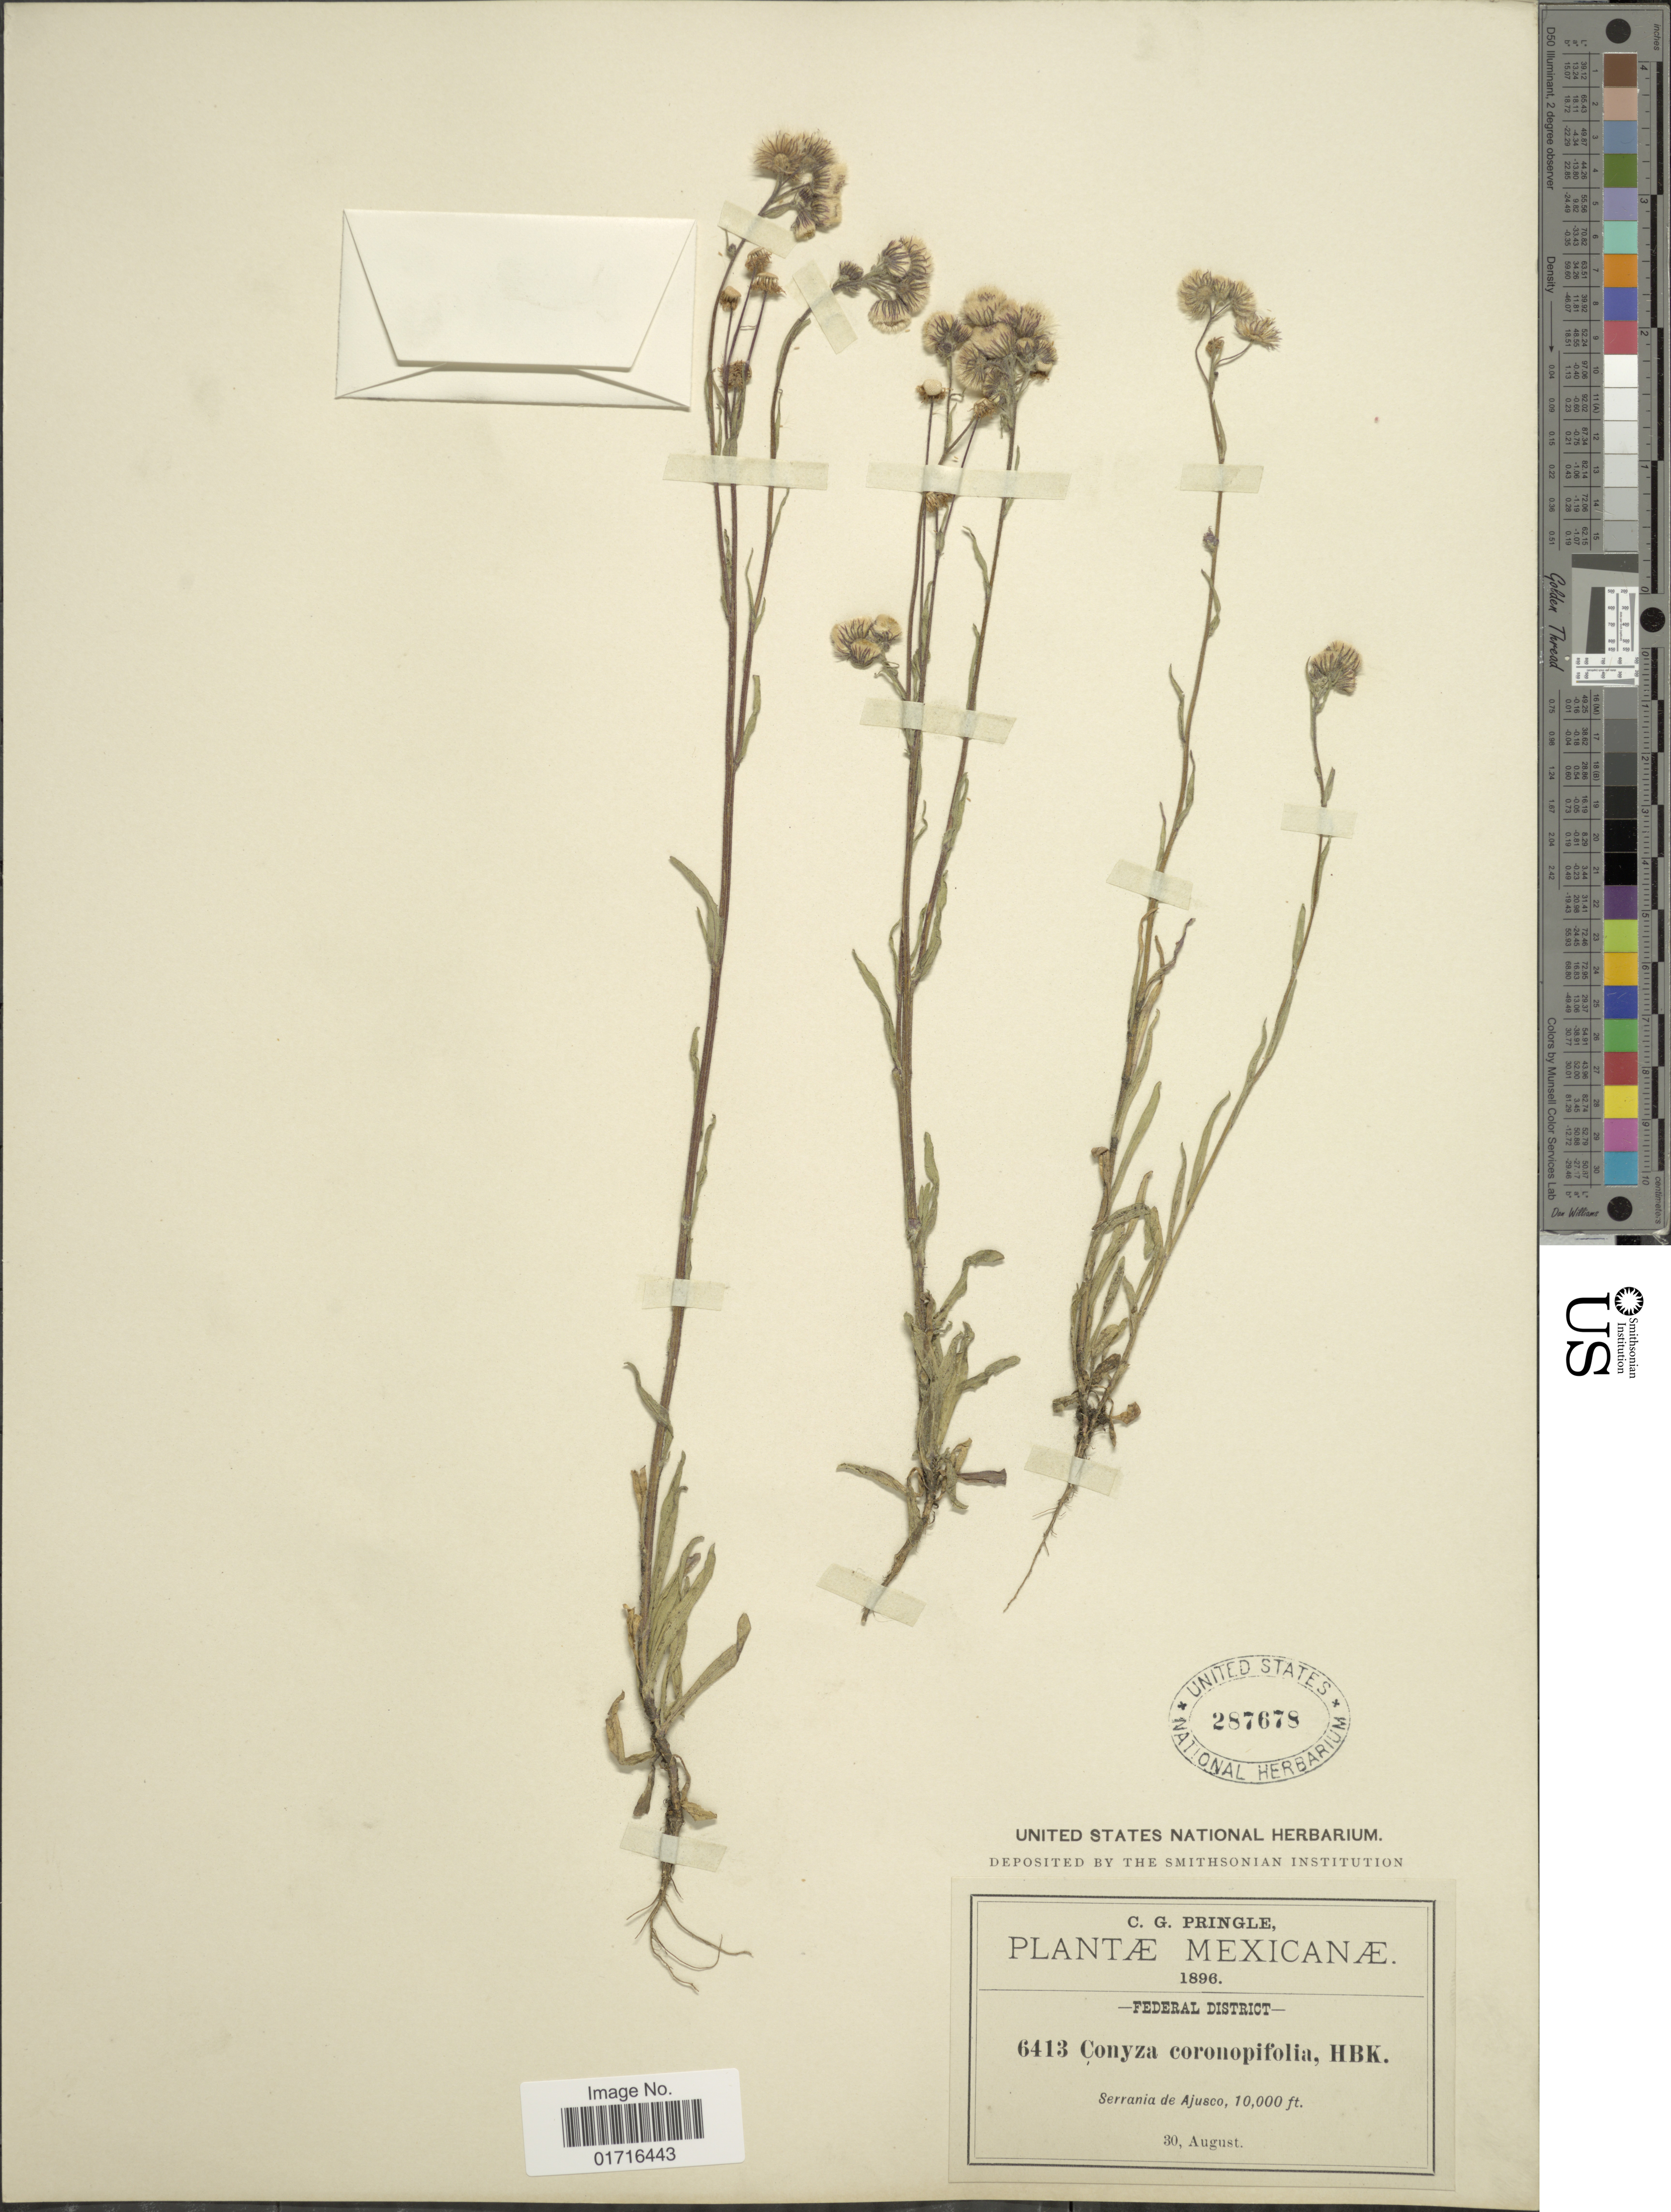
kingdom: Plantae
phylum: Tracheophyta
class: Magnoliopsida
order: Asterales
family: Asteraceae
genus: Conyza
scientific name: Conyza coronopifolia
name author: Kunth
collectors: C. G. Pringle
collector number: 6413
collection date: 1896-08-30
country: Mexico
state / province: Distrito Federal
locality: Serrania de Ajusco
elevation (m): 3048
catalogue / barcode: US 287678